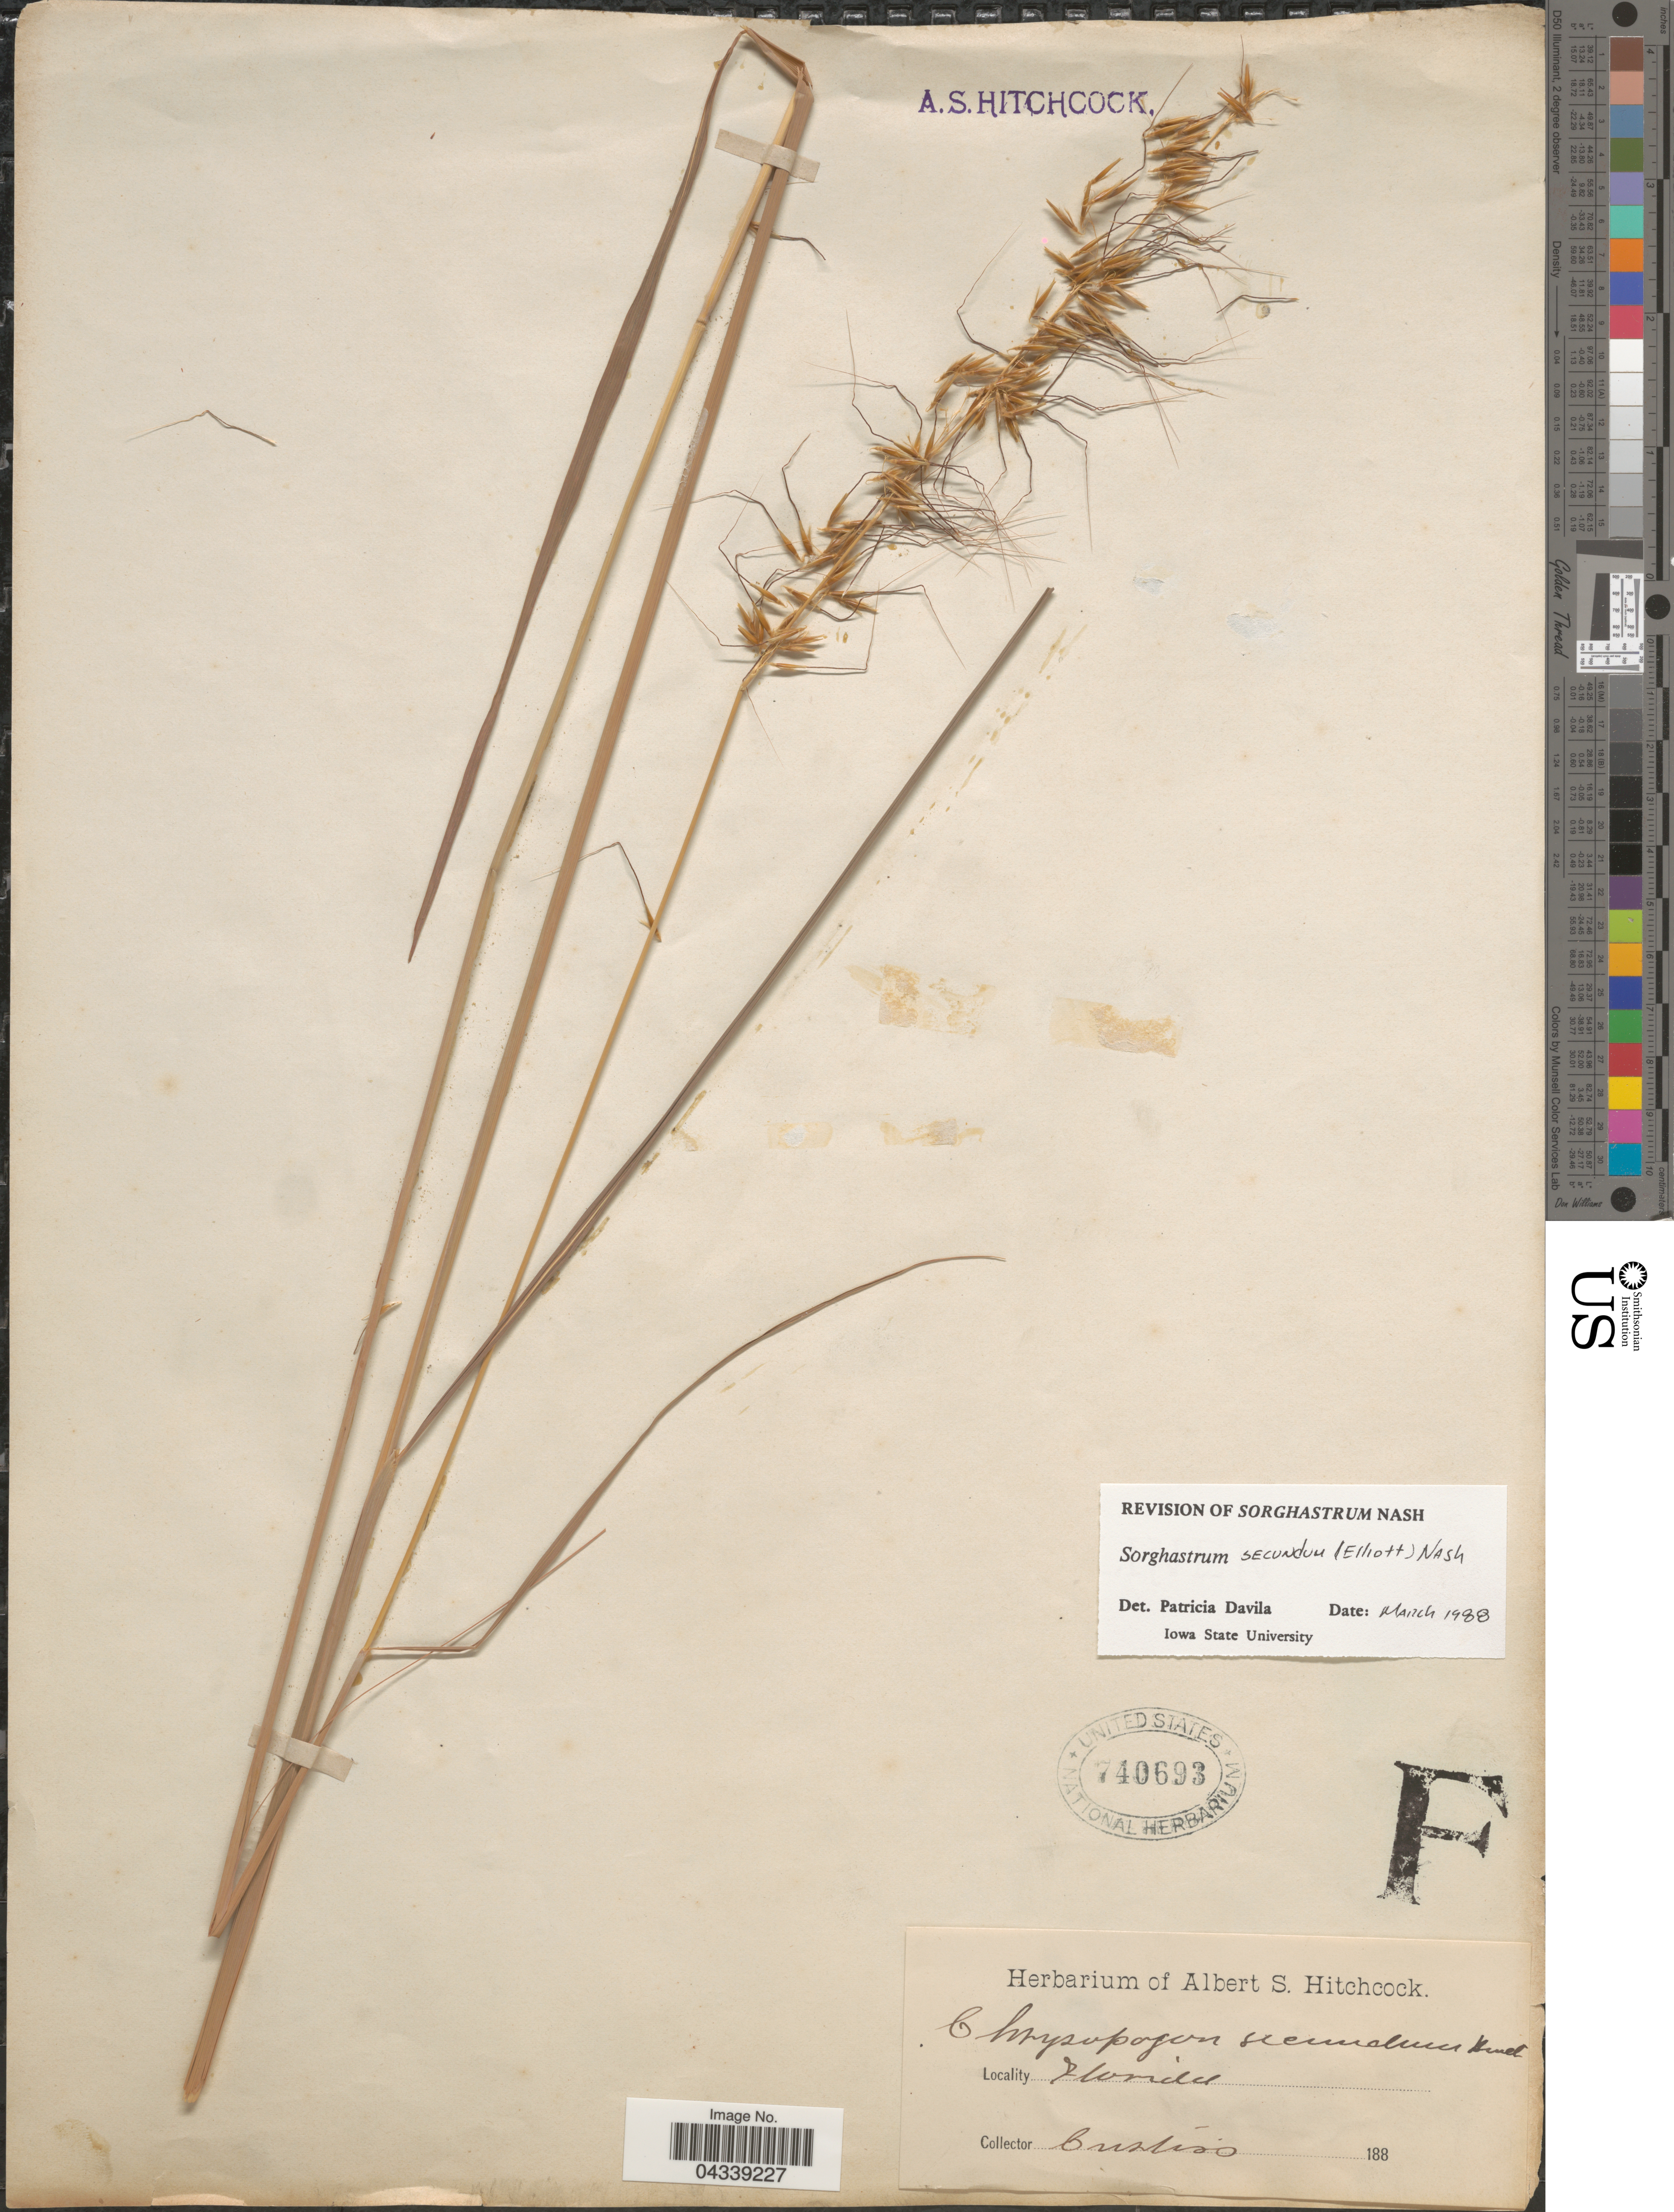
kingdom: Plantae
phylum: Tracheophyta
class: Liliopsida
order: Poales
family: Poaceae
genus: Sorghastrum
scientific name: Sorghastrum secundum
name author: (Elliott) Nash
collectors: -. Curtiss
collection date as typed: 188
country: United States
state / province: Florida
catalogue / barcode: US 740693